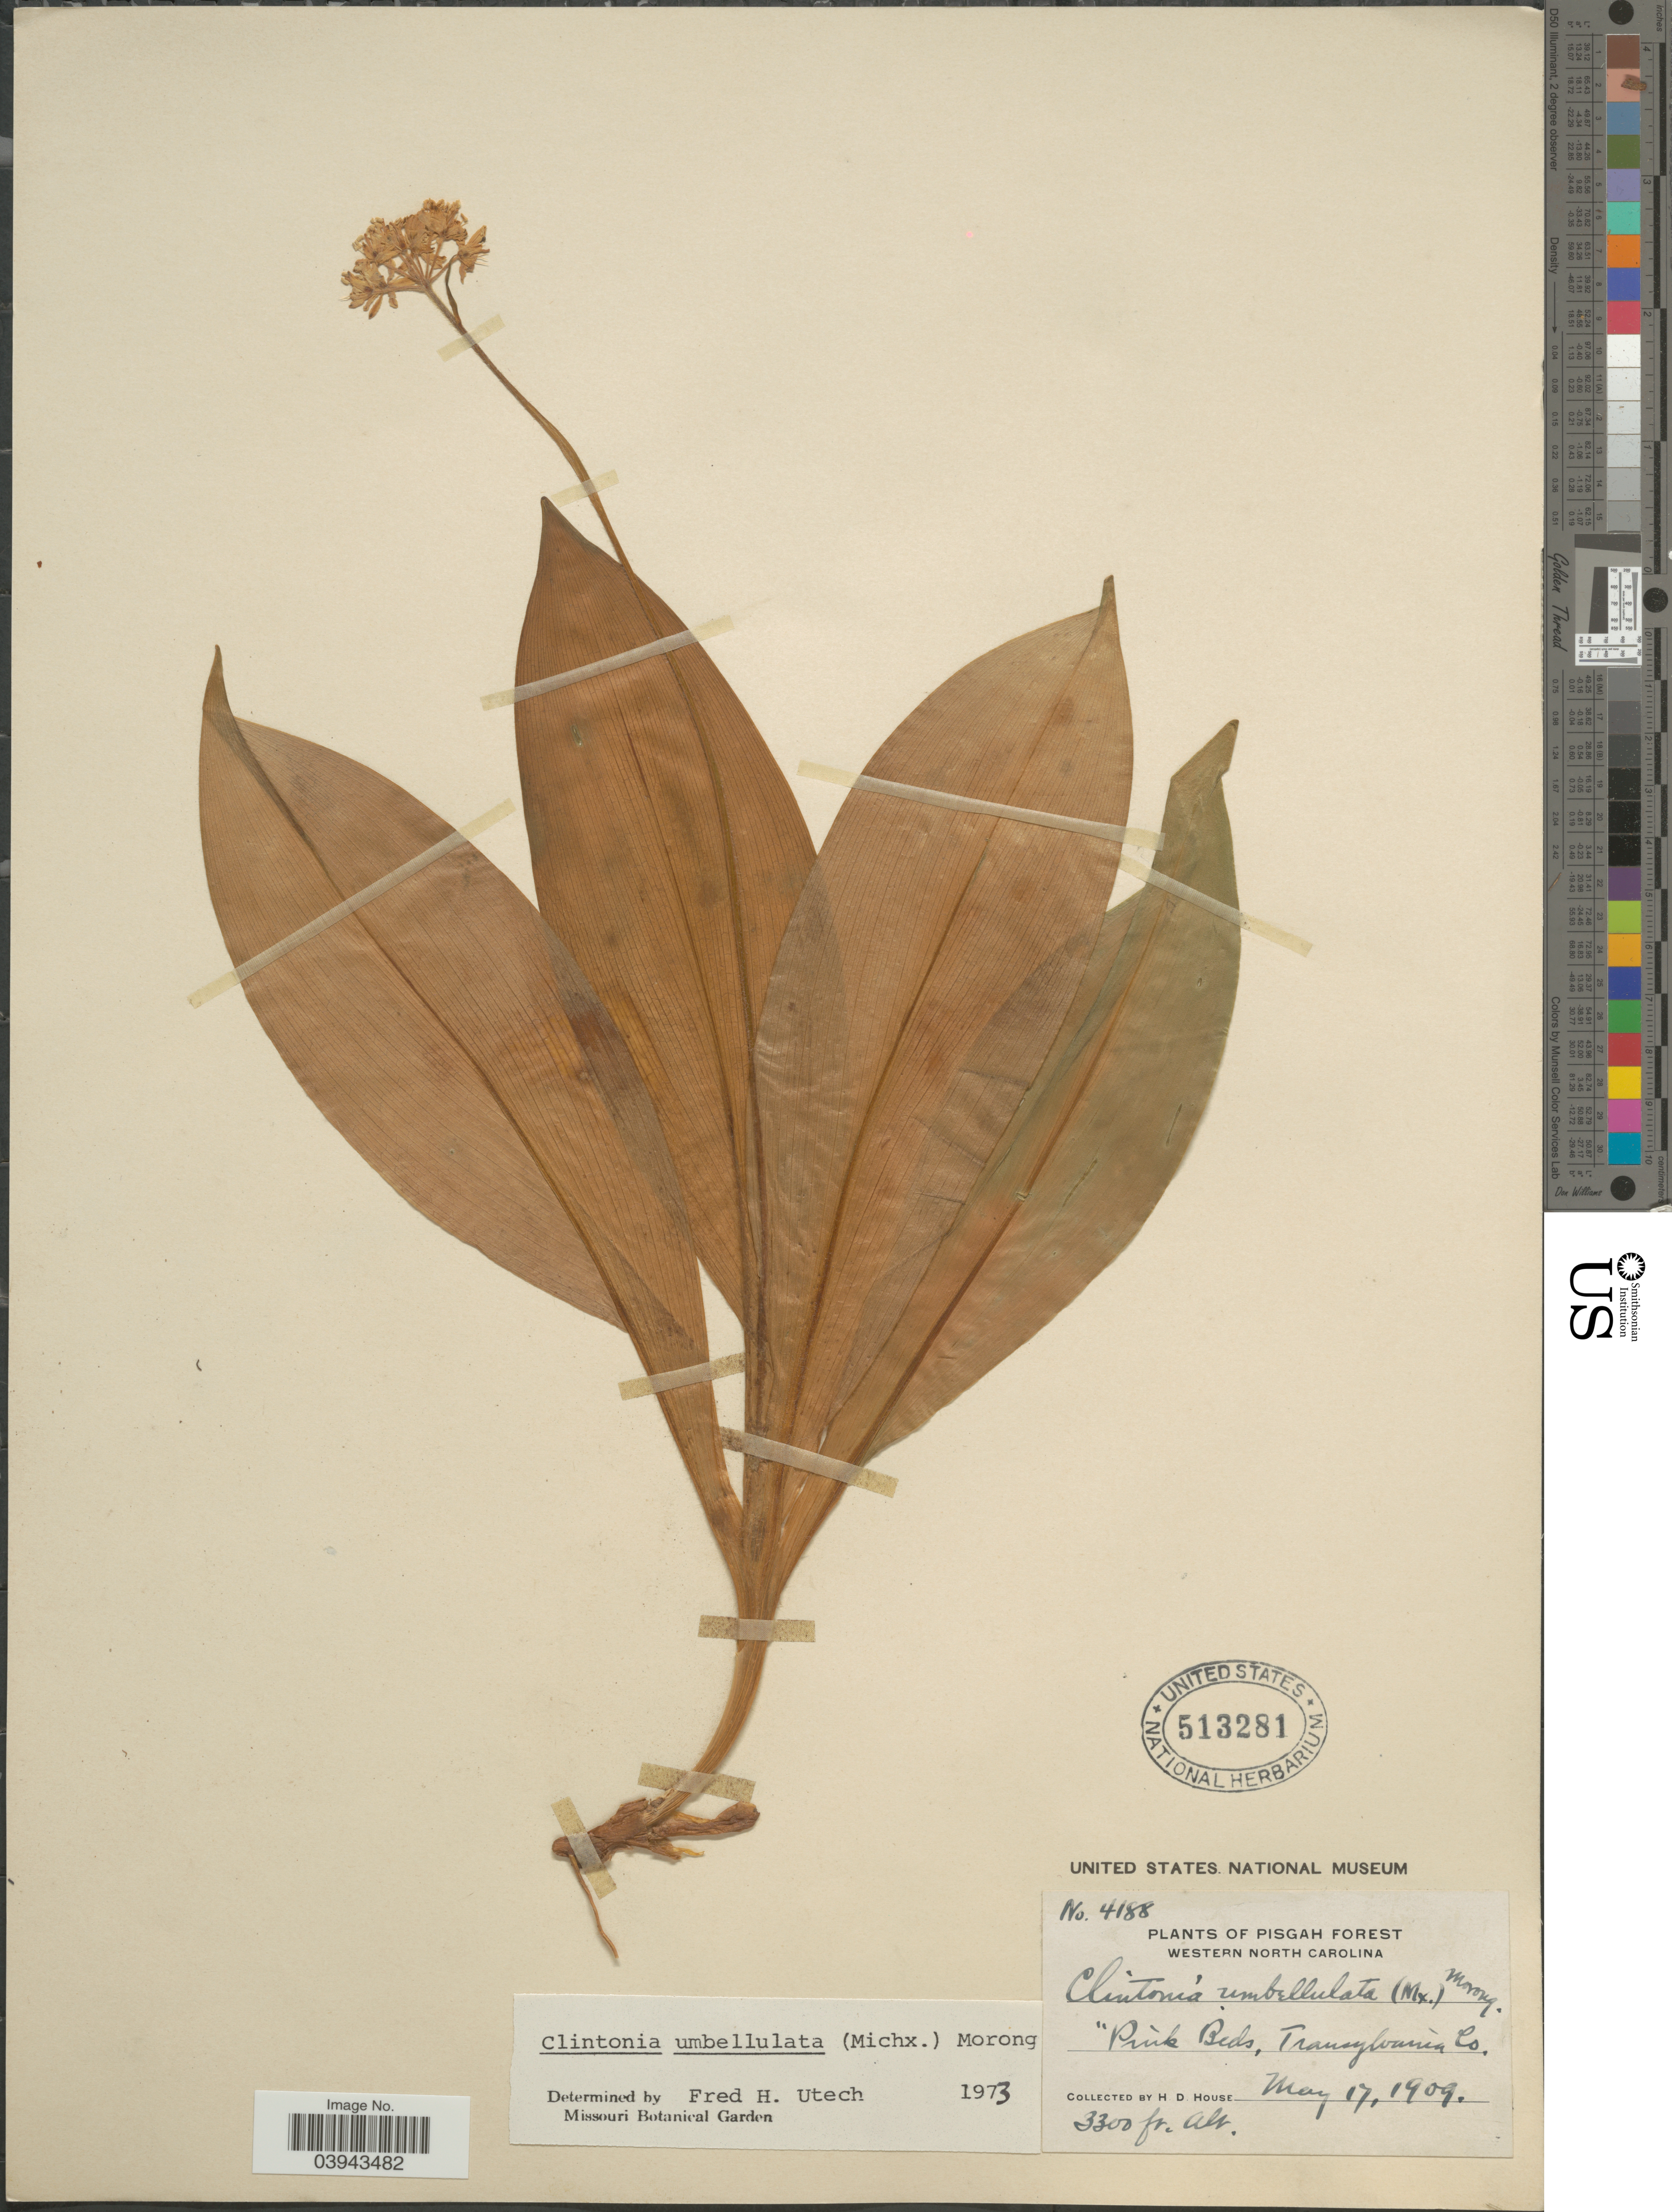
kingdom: Plantae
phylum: Tracheophyta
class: Liliopsida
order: Liliales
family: Liliaceae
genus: Clintonia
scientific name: Clintonia umbellulata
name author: (Michx.) Morong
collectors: H. D. House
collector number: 4188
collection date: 1909-05-17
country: United States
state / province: North Carolina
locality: Pisgah Forest. Western North Carolina. Pink Beds, Transylvania Co.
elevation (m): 1006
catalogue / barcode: US 513281